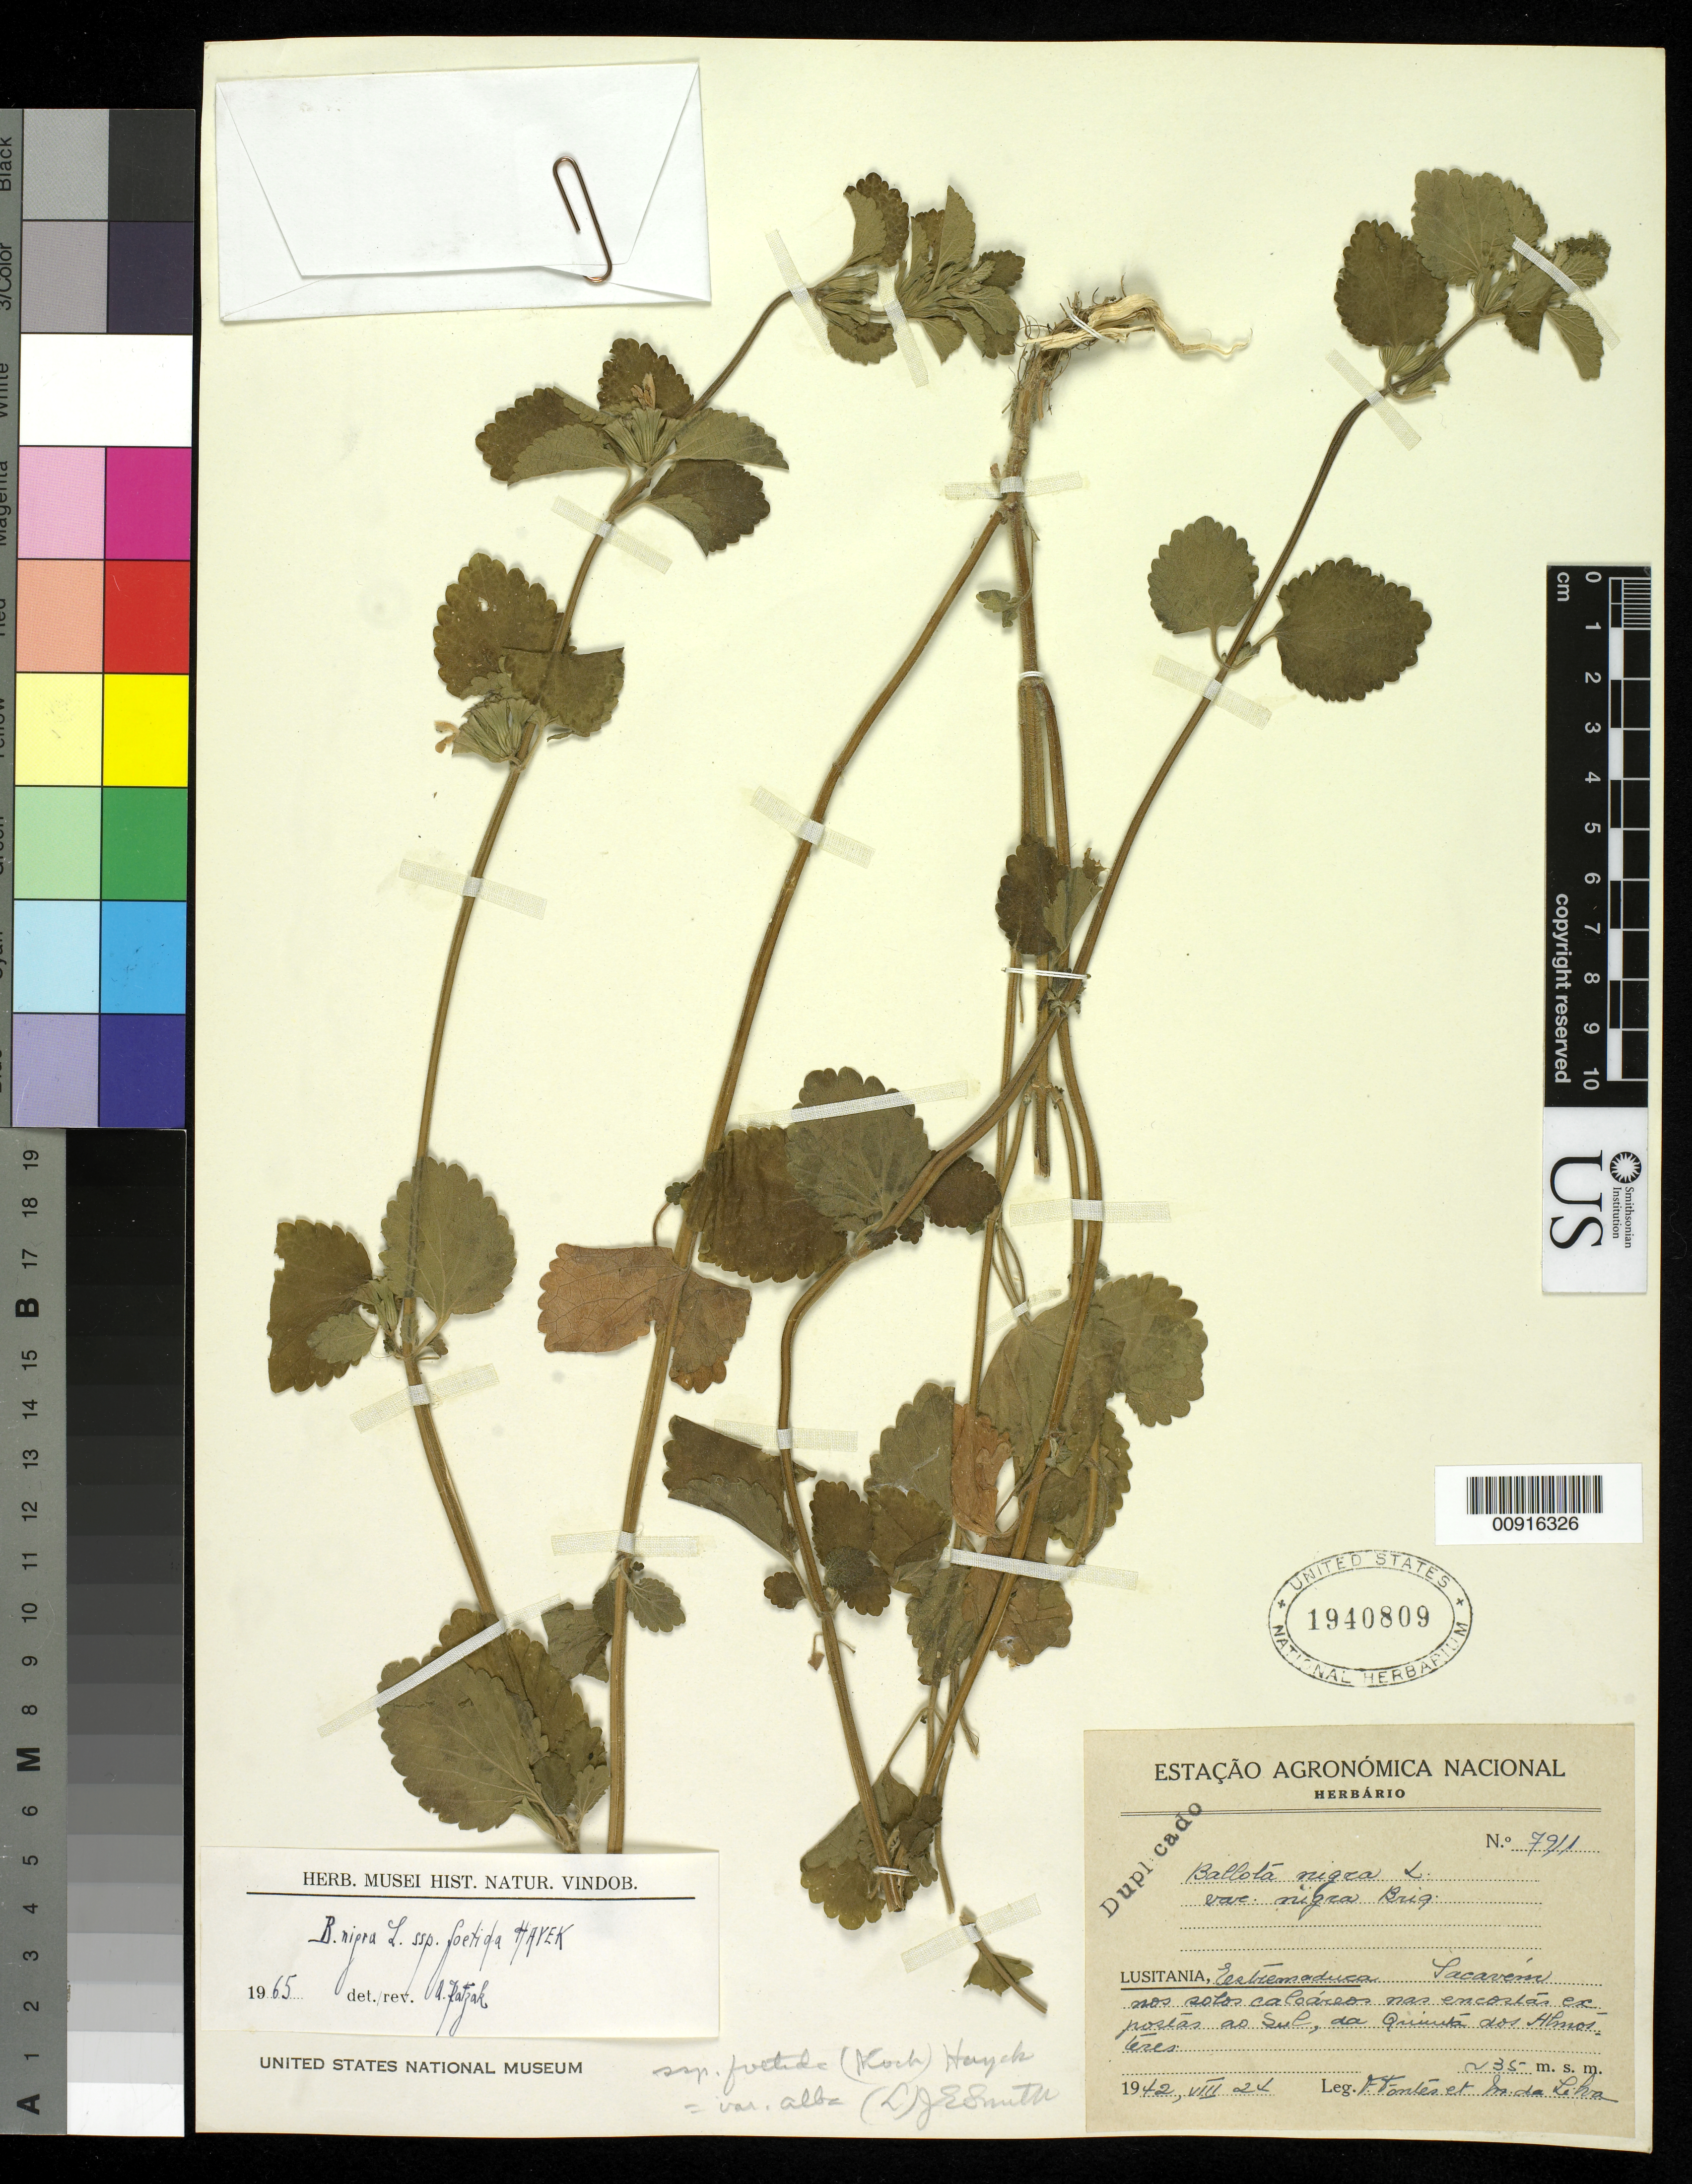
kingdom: Plantae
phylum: Tracheophyta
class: Magnoliopsida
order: Lamiales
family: Lamiaceae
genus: Ballota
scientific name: Ballota nigra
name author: L.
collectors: F. C. Fontes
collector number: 7911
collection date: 1942-08-24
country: Portugal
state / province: Lisboa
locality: Sacavem.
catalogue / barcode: US 1940809